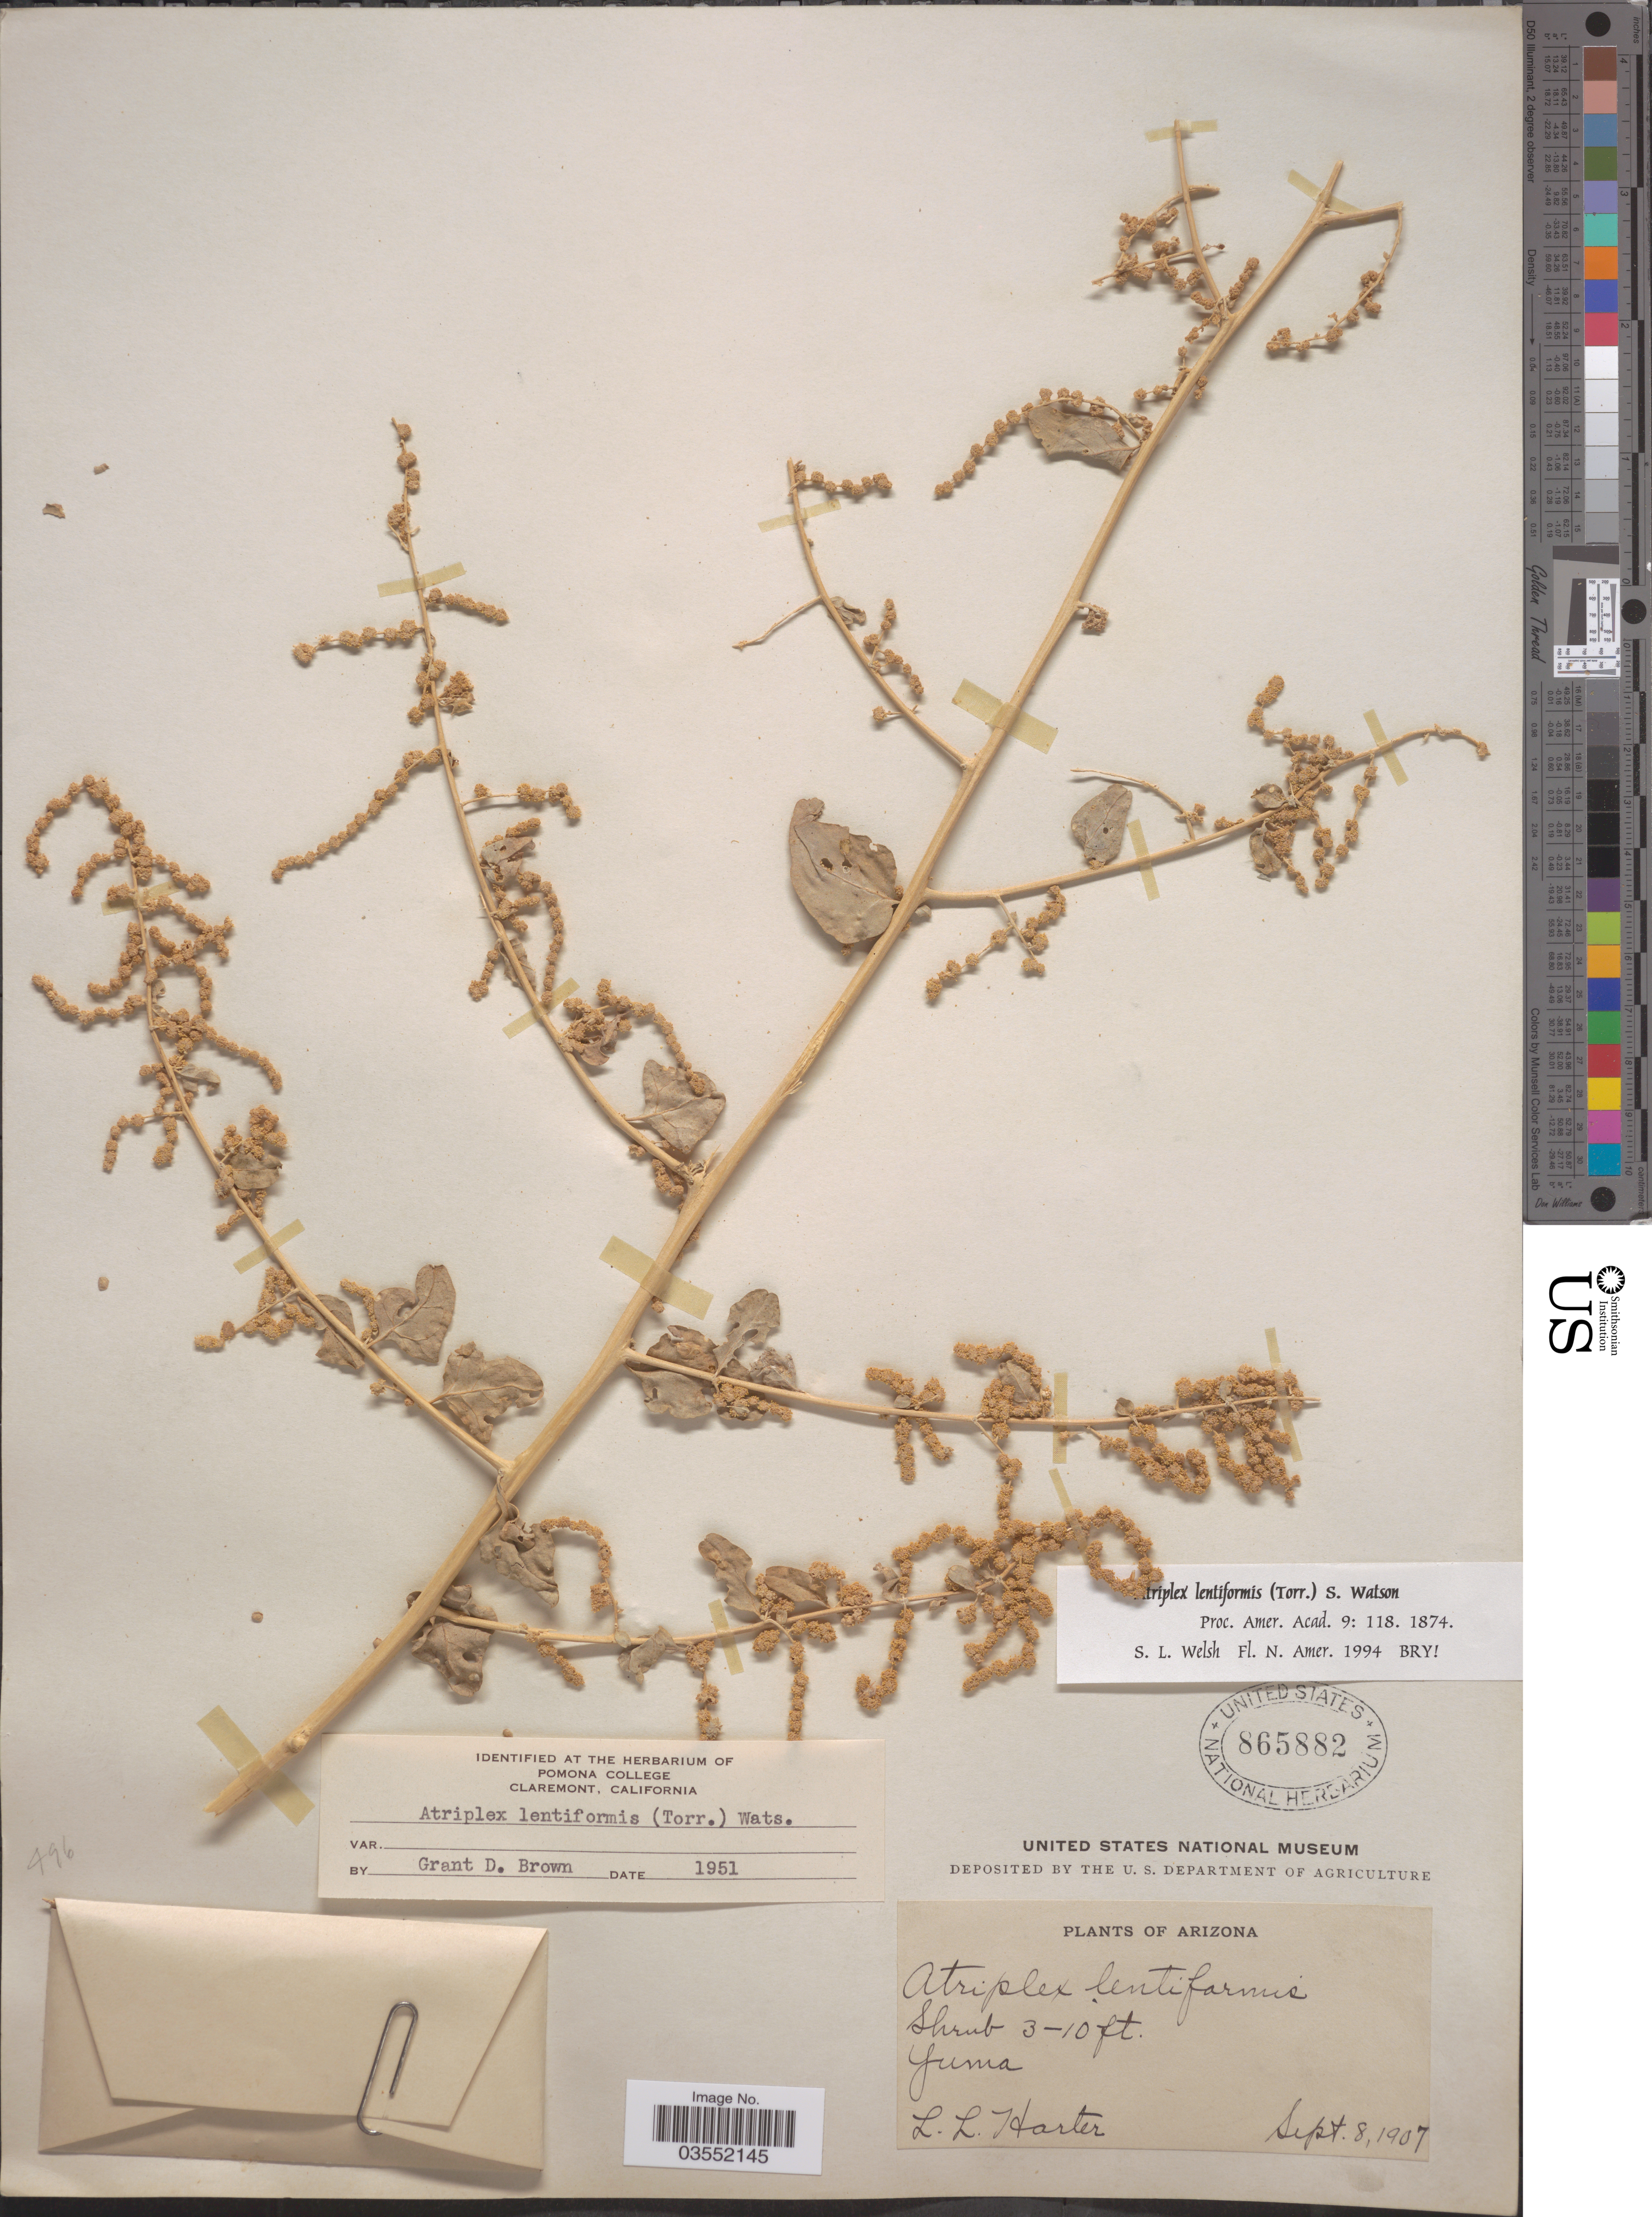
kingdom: Plantae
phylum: Tracheophyta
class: Magnoliopsida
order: Caryophyllales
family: Amaranthaceae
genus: Atriplex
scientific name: Atriplex lentiformis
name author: (Torr.) S. Watson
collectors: L. Harter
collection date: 1907-09-08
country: United States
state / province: Arizona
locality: Yuma.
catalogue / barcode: US 865882